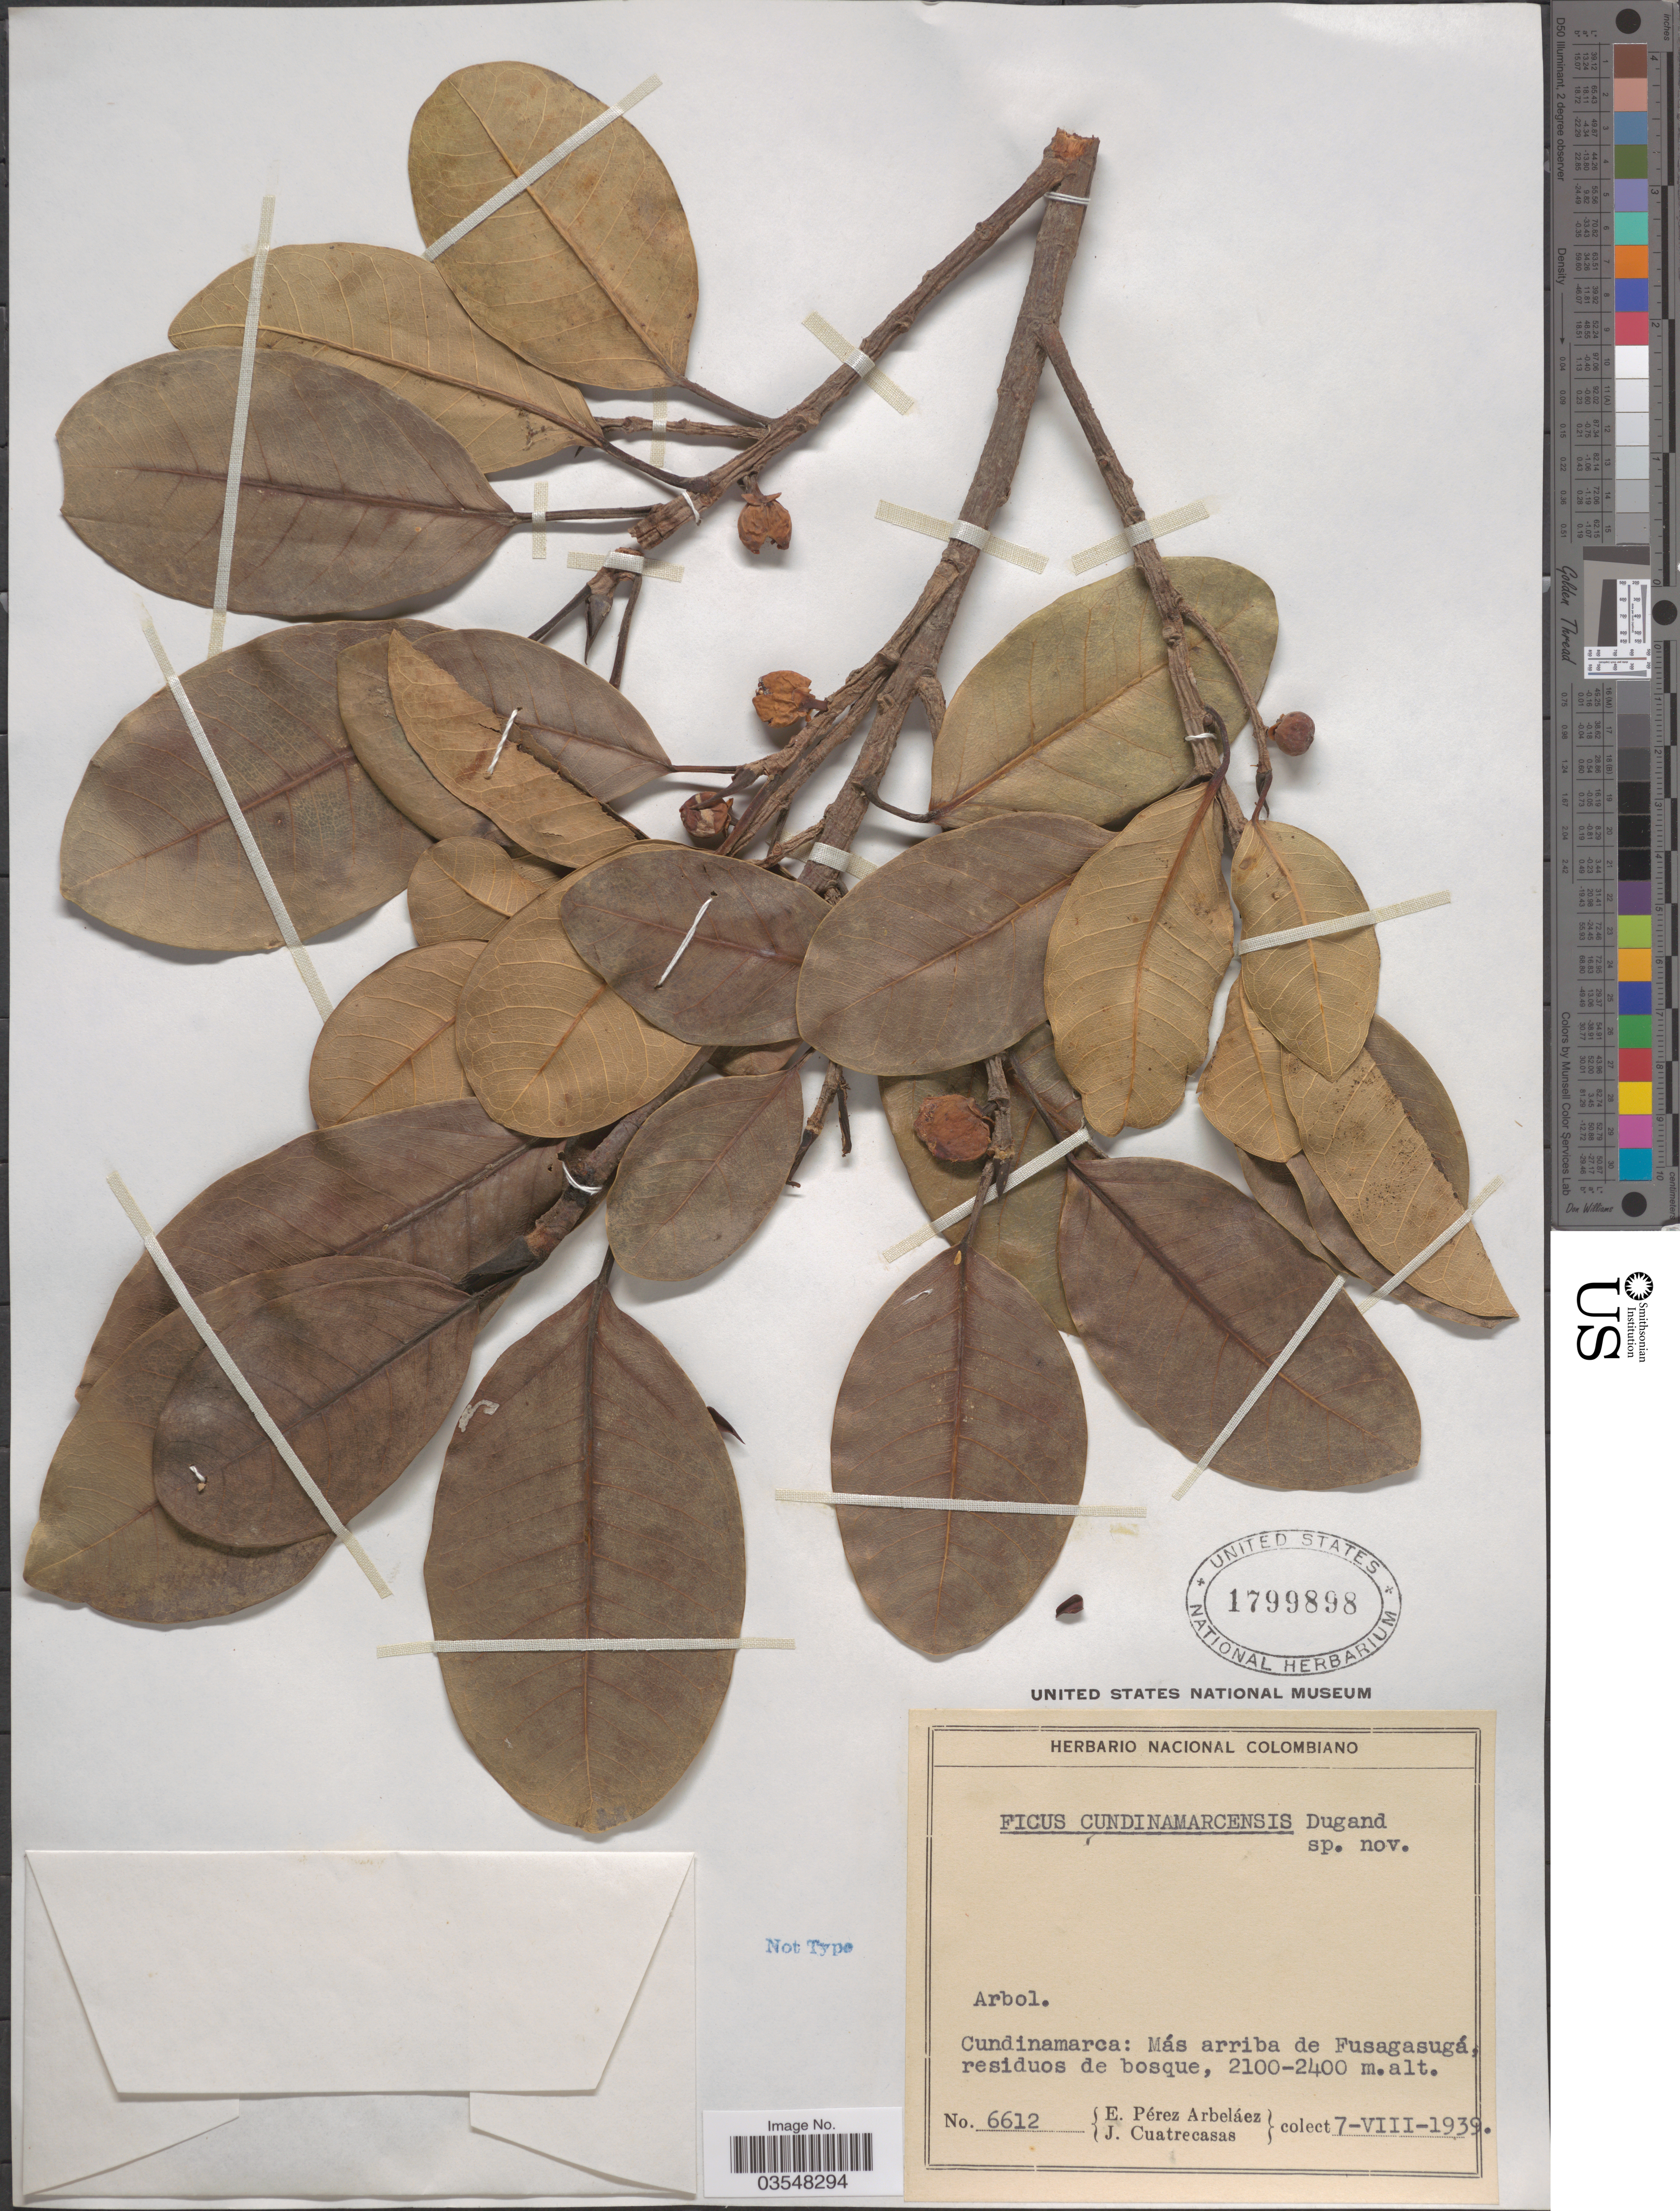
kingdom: Plantae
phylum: Tracheophyta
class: Magnoliopsida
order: Rosales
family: Moraceae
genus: Ficus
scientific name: Ficus cundinamarcensis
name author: Dugand G.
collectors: E. Pérez Arbeláez & J. Cuatrecasas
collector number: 6612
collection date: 1939-08-07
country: Colombia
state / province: Cundinamarca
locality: Más arriba de Fusagasugá.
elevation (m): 2100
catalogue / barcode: US 1799898